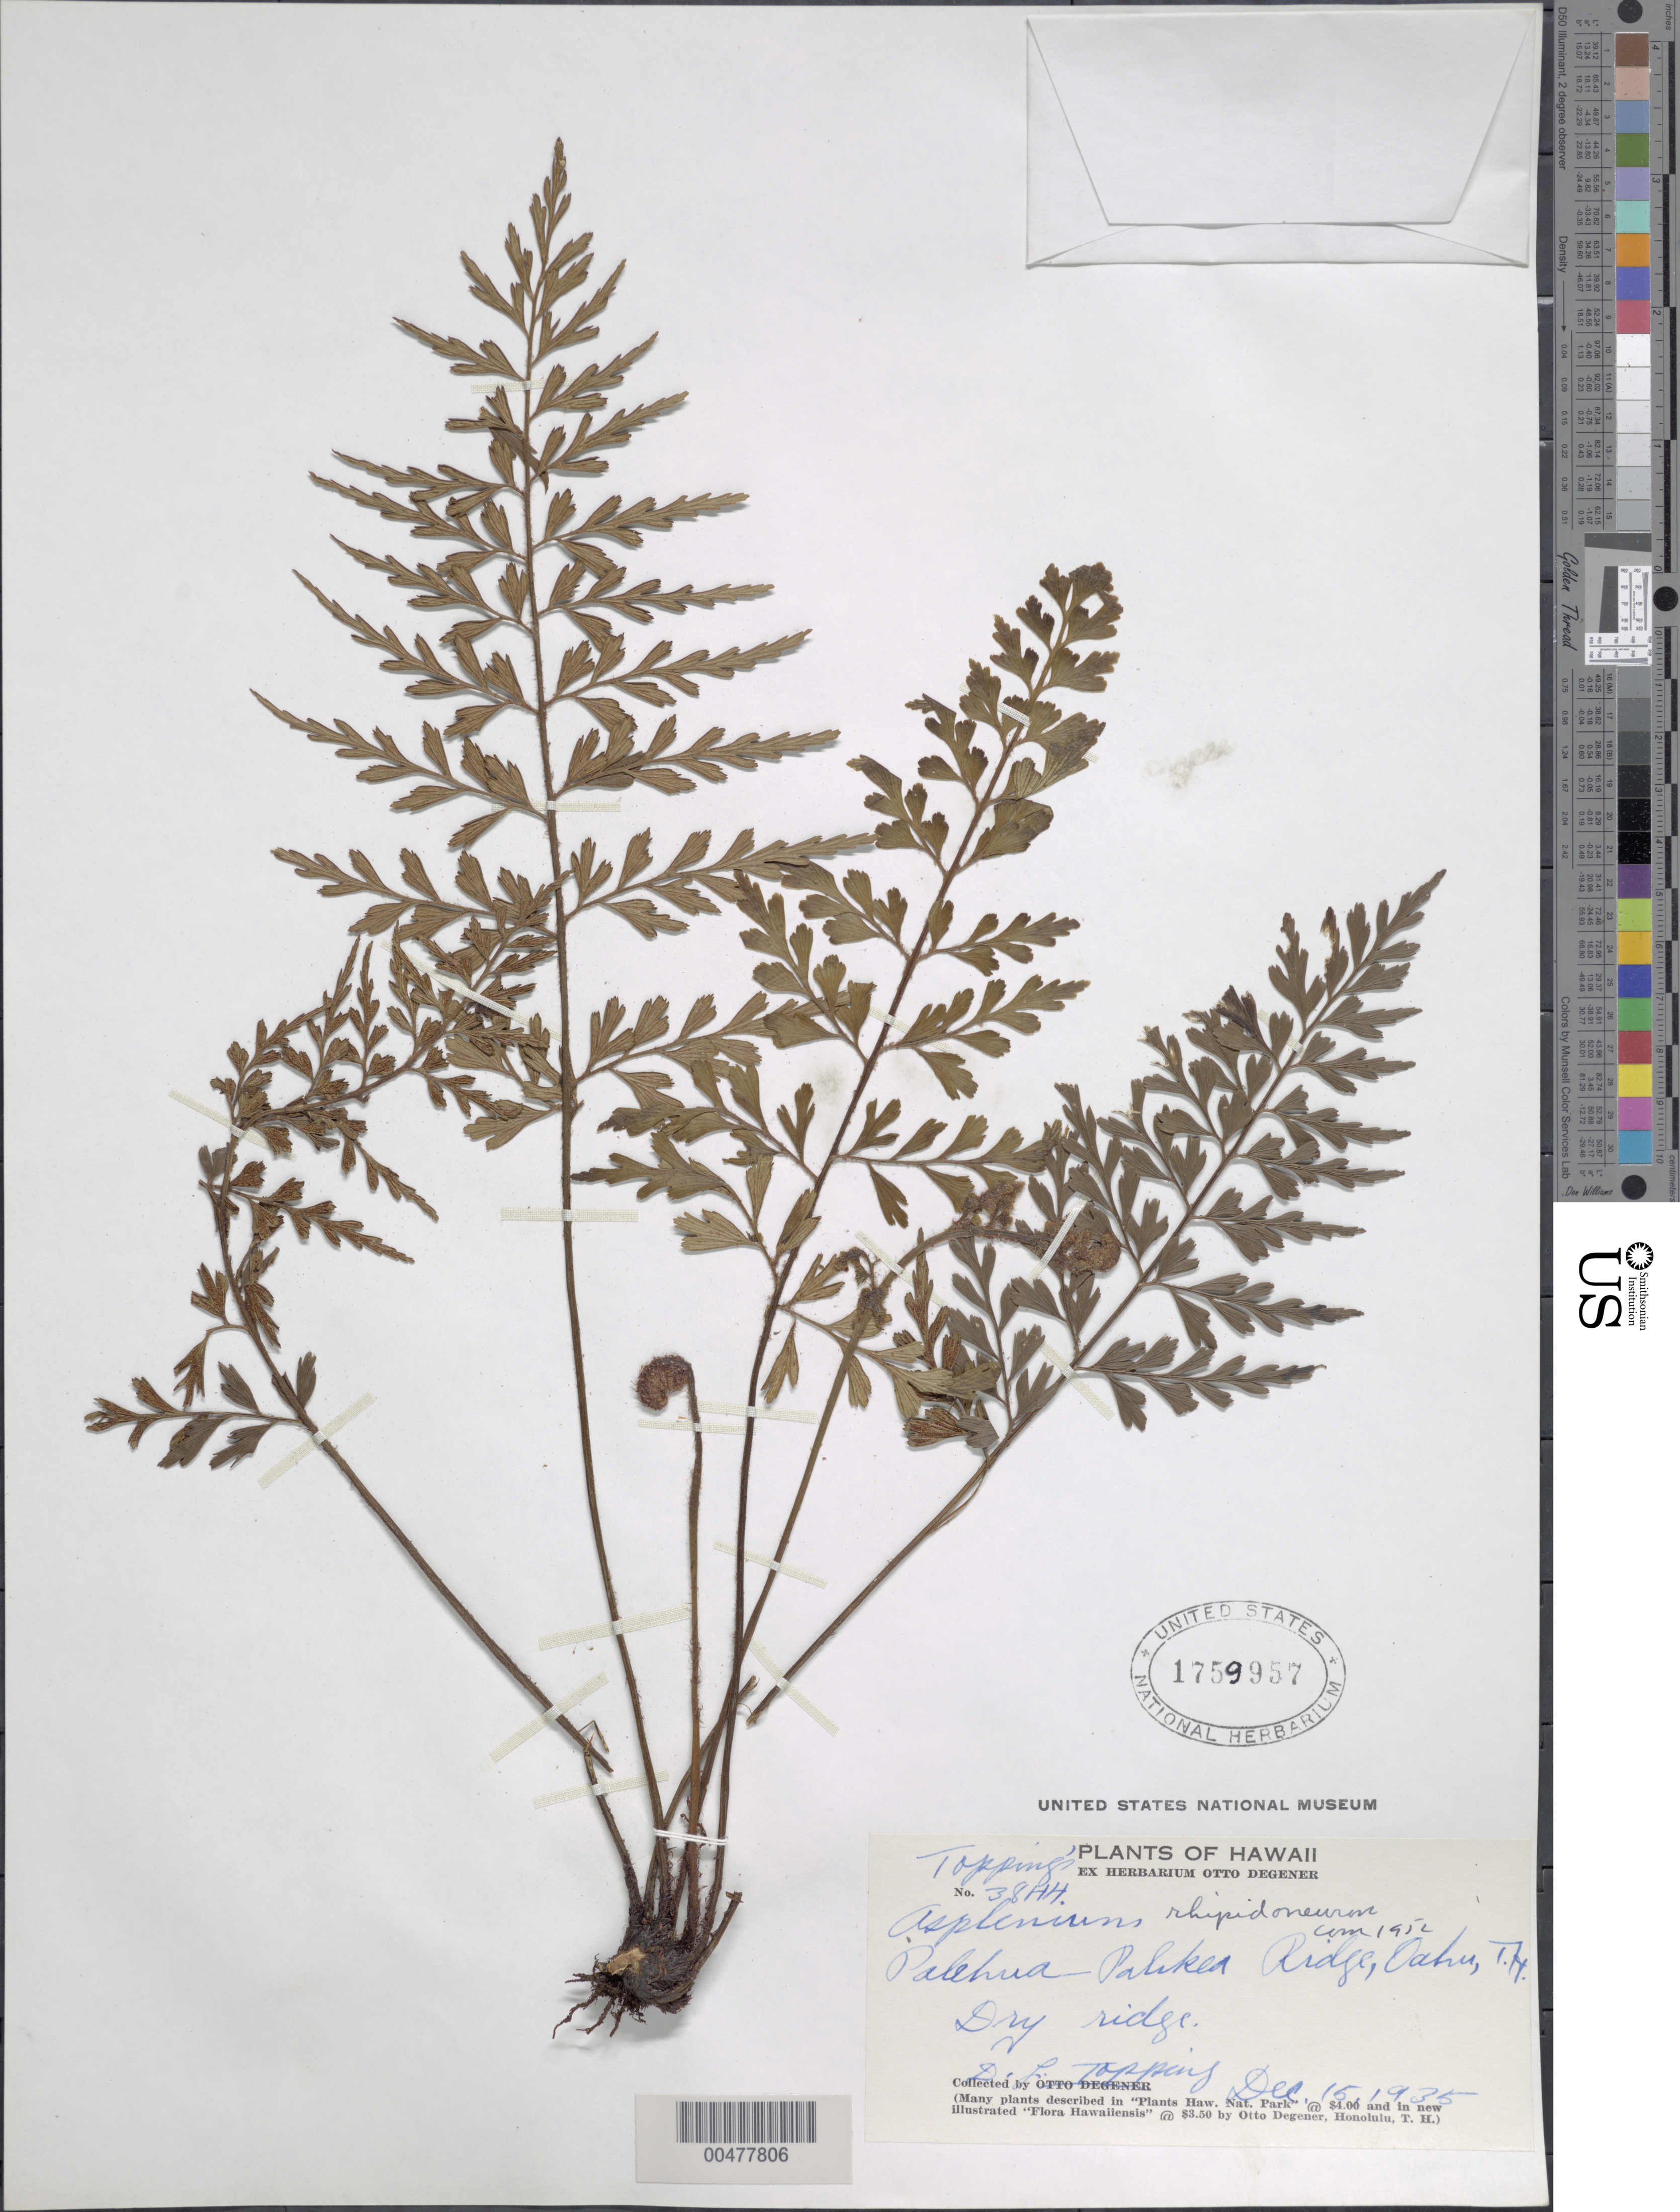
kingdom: Plantae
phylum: Tracheophyta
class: Polypodiopsida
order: Polypodiales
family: Aspleniaceae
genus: Asplenium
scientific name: Asplenium aethiopicum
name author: (Burm. f.) Bech.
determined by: Wagner, W. L., (BOT), Smithsonian Institution - National Museum of Natural History (UNITED STATES)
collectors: D. L. Topping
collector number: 3844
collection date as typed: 15 Dec 1935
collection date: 1935-12-15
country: United States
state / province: Hawaii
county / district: Honolulu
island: Oahu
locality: Palehua-Palikea Ridge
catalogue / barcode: US 1759957